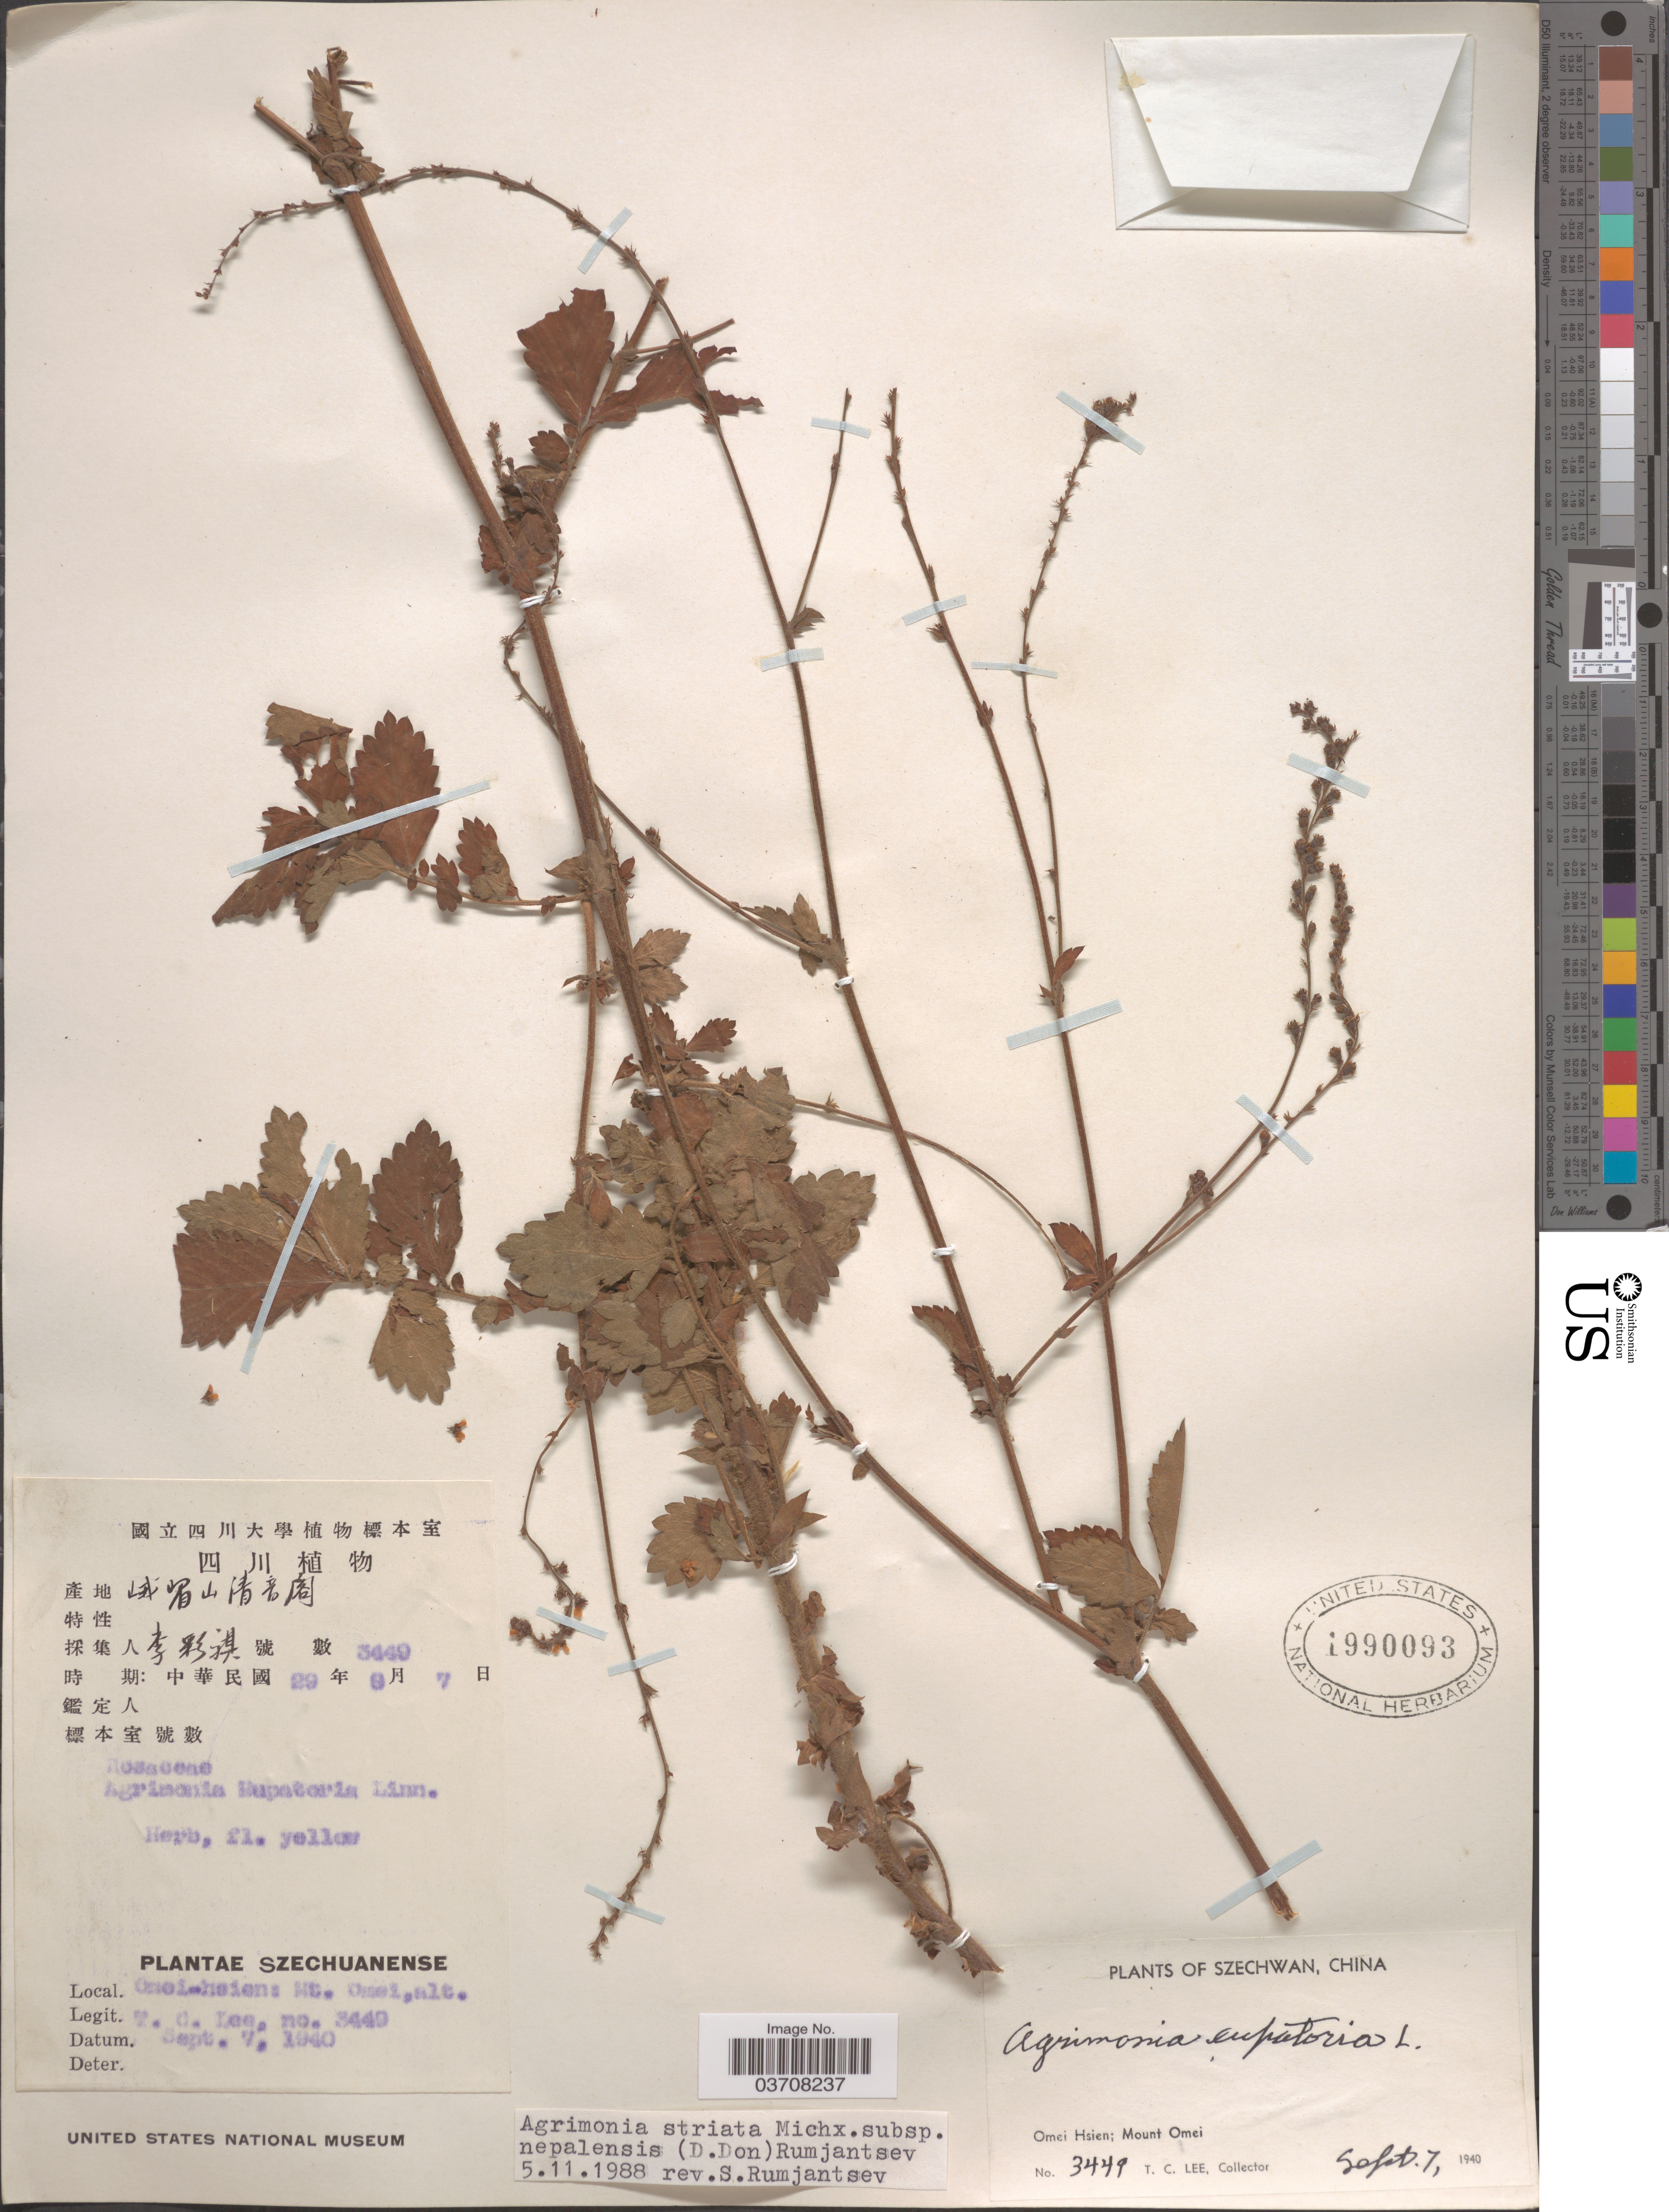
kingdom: Plantae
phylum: Tracheophyta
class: Magnoliopsida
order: Rosales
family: Rosaceae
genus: Agrimonia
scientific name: Agrimonia striata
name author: Michx.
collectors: T. Lee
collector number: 3449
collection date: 1940-09-07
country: China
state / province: Sichuan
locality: Szechwan. Omei Hsien; Mount Omei.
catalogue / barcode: US 1990093